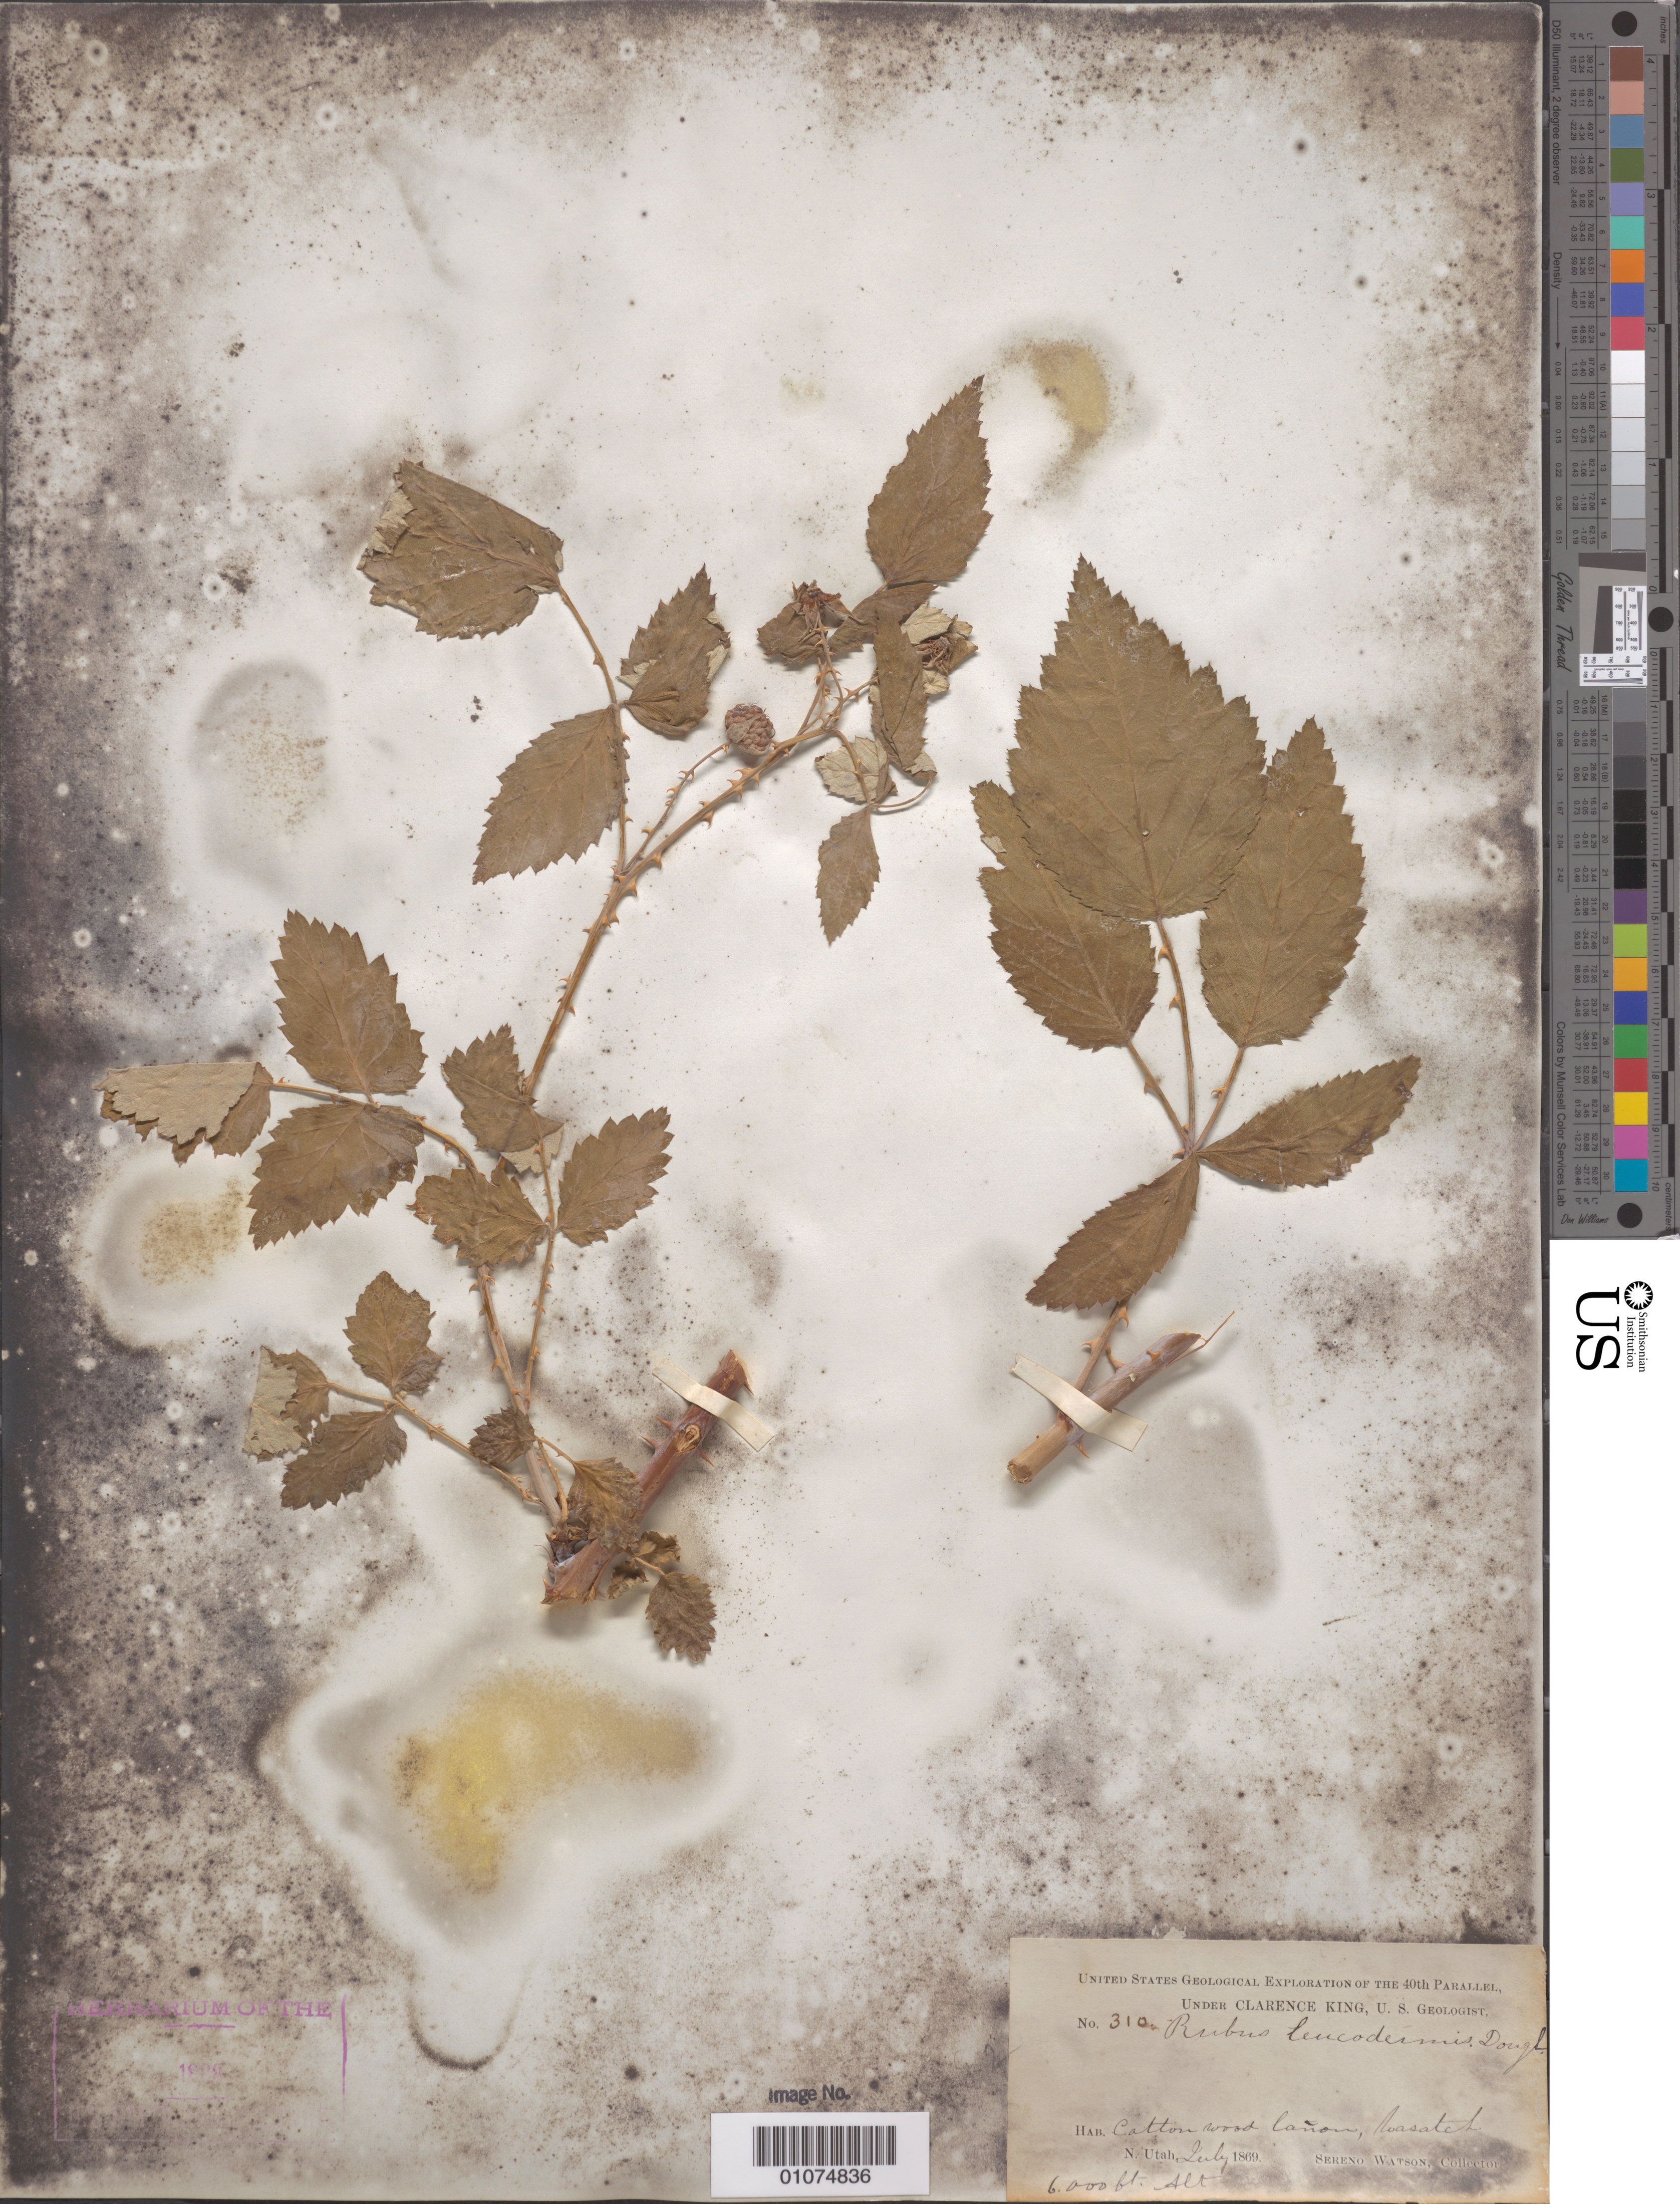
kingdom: Plantae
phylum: Tracheophyta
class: Magnoliopsida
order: Rosales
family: Rosaceae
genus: Rubus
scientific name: Rubus leucodermis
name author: Douglas ex Torr. & A. Gray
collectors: S. Watson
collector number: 310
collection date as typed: Jul 1869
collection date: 1869-07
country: United States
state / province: Utah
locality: Cottonwood Canyon, N.Utah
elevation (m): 1829